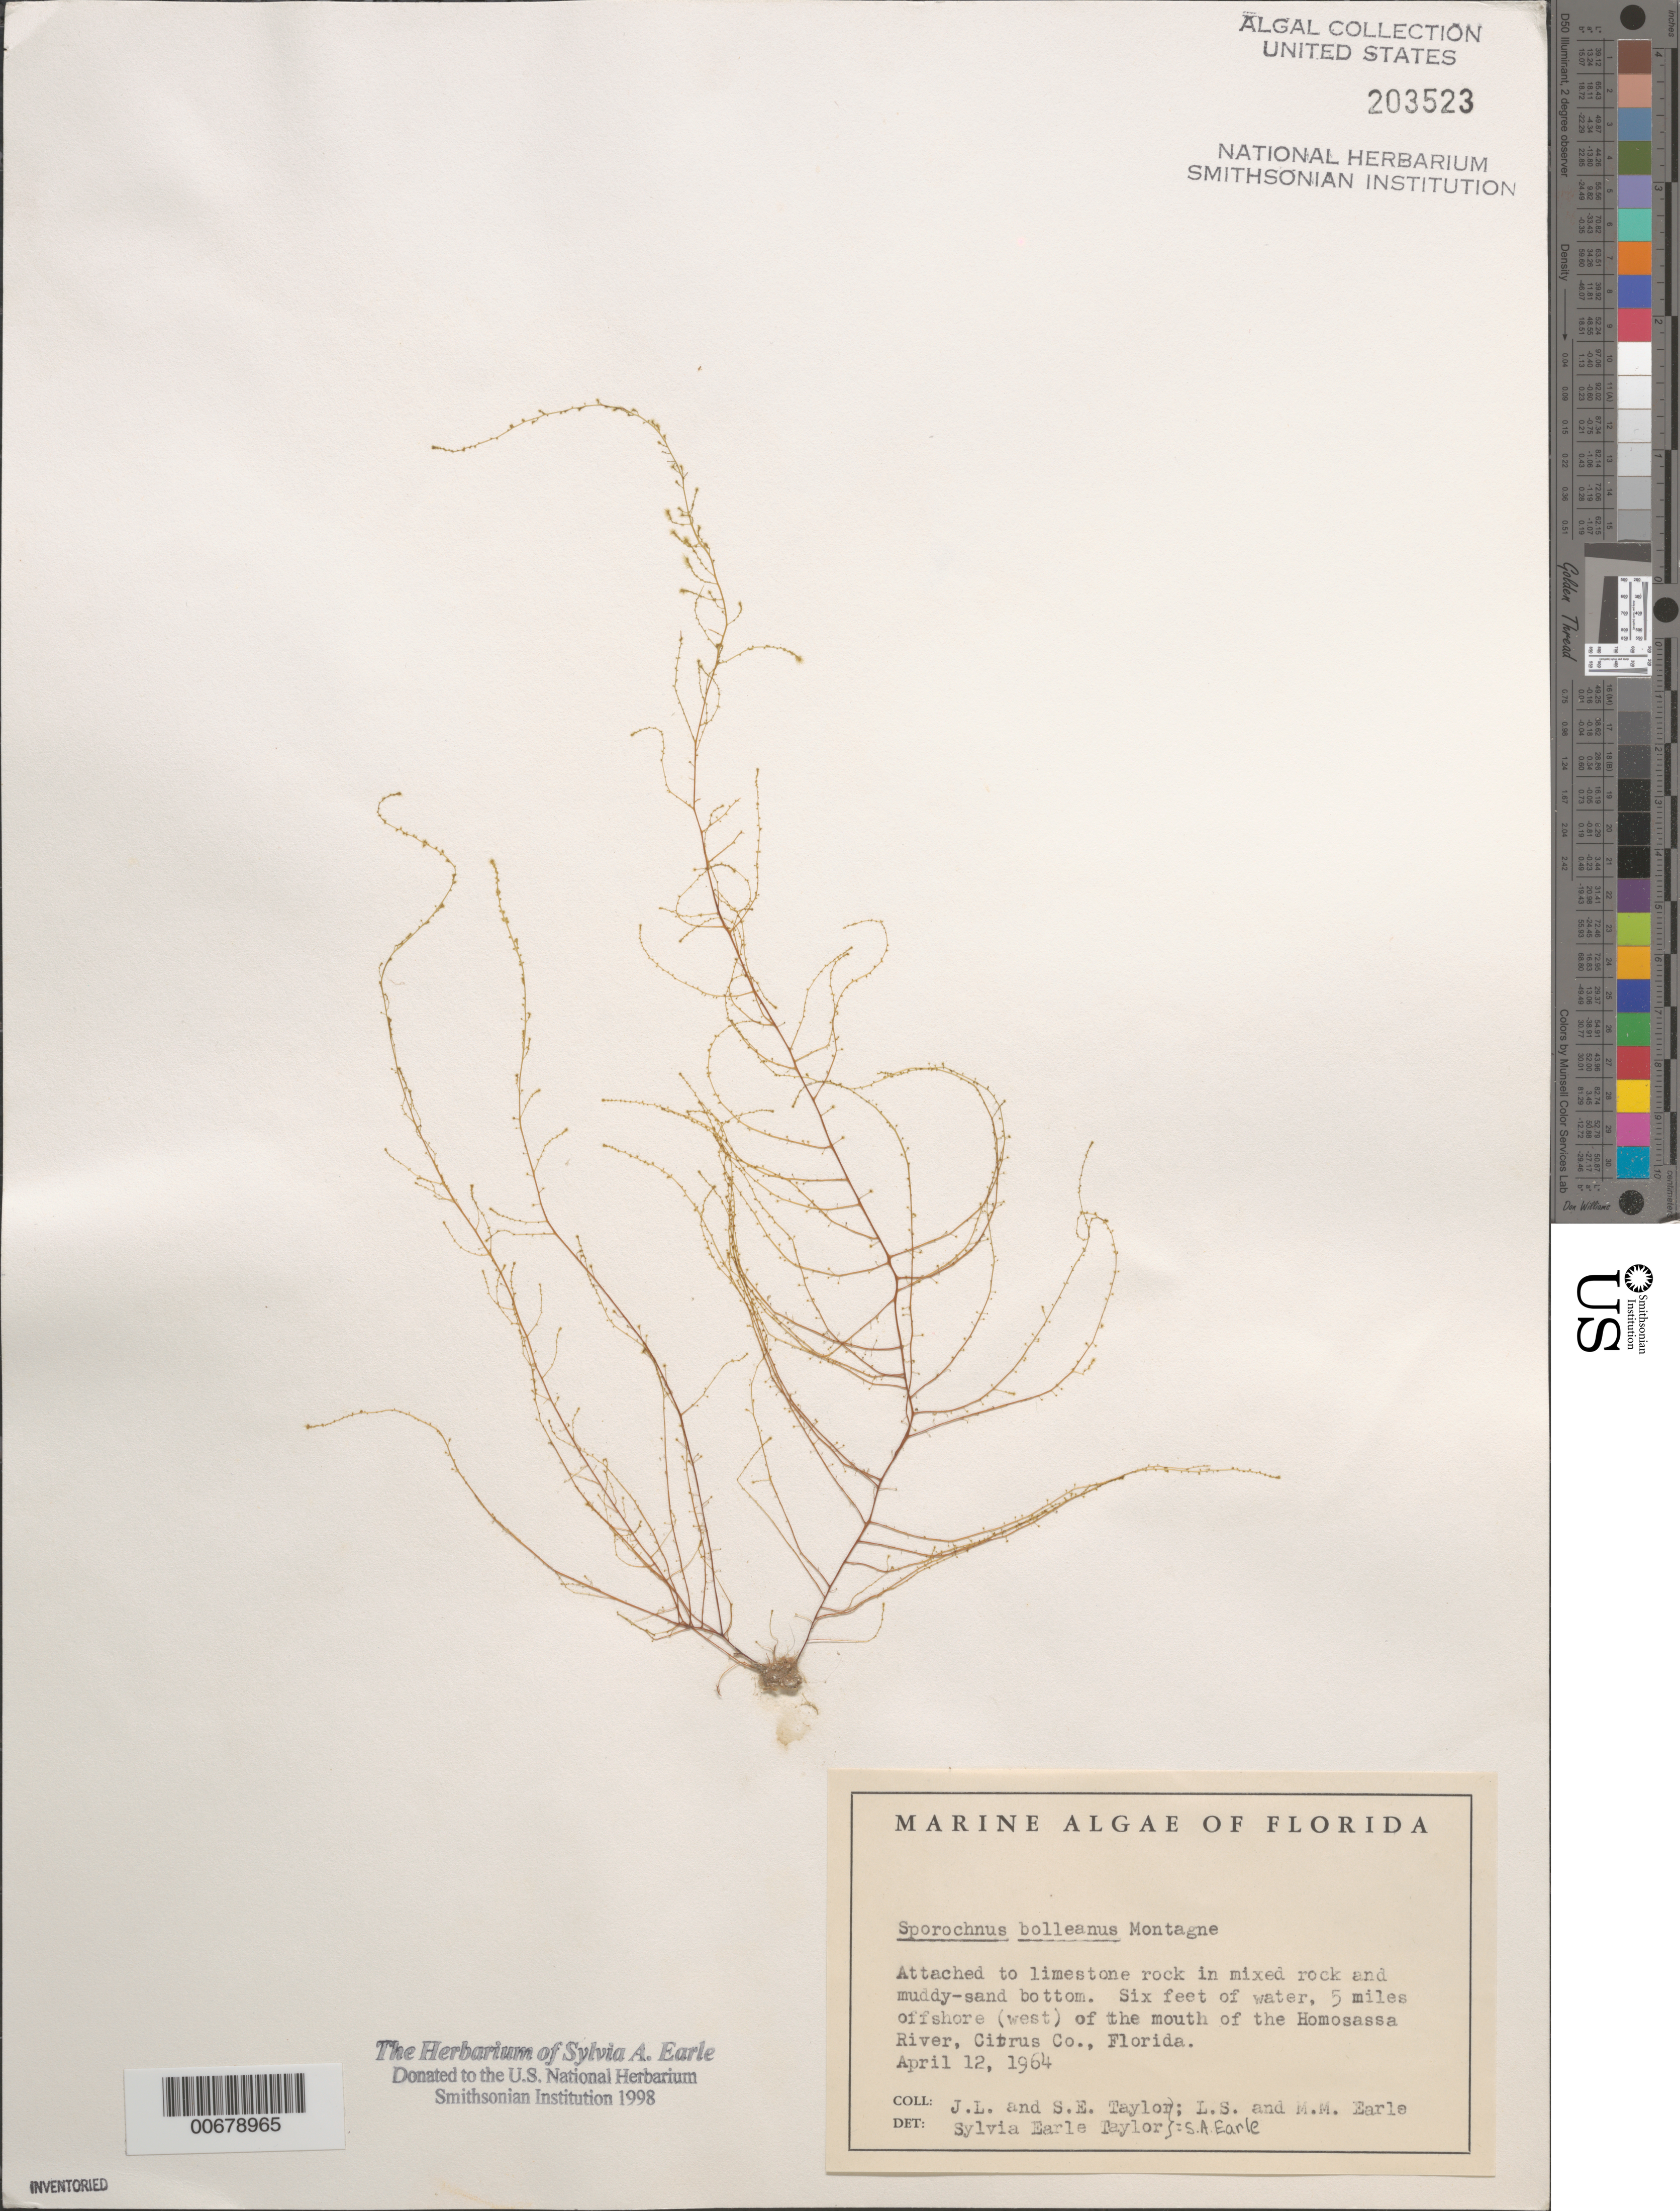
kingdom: Chromista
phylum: Ochrophyta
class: Phaeophyceae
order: Sporochnales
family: Sporochnaceae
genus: Sporochnus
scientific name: Sporochnus bolleanus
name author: Mont.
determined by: Earle, S. A.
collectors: J. L. Taylor, S. A. Earle, L. Earle & M. Earle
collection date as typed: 12 Apr 1964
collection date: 1964-04-12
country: United States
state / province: Florida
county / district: Citrus County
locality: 5 miles off (west of) Homosassa River mouth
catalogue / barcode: US 203523